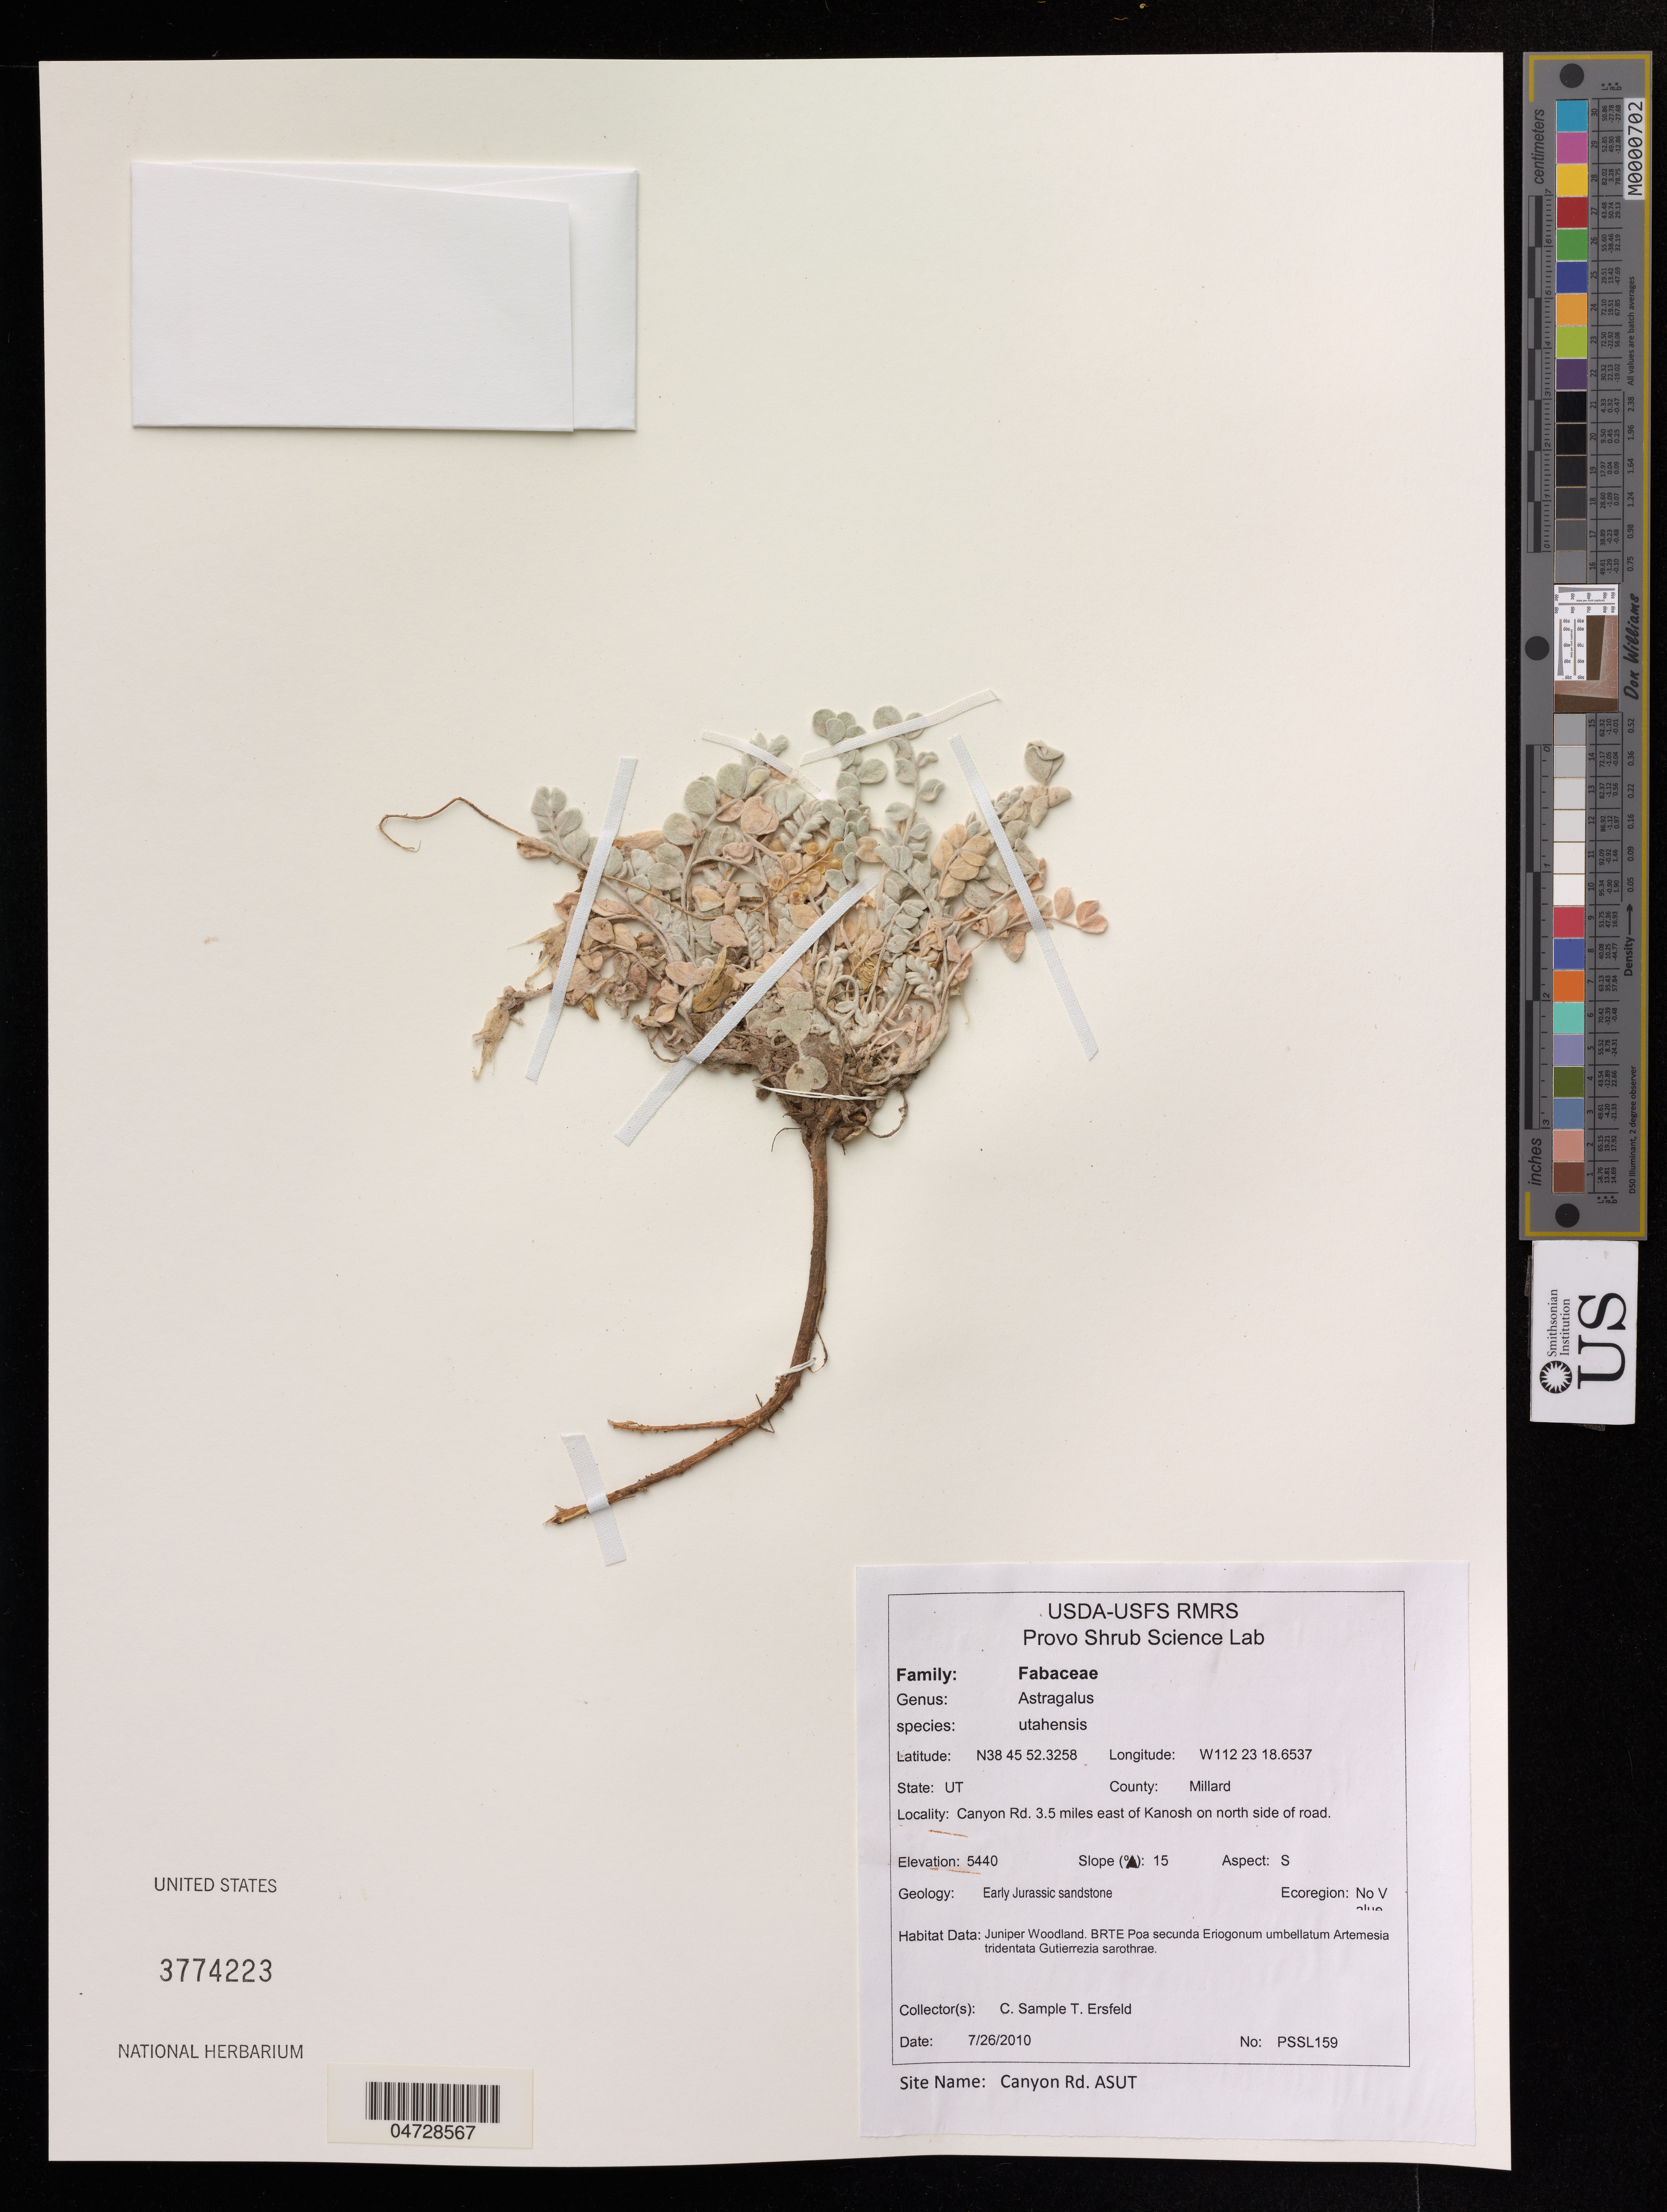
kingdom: Plantae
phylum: Tracheophyta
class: Magnoliopsida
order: Fabales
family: Fabaceae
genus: Astragalus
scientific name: Astragalus utahensis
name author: (Torr.) Torr. & A. Gray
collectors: C. Sample & T. Ersfeld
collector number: PSSL-159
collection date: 2010-07-26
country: United States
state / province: Utah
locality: Millard, Canyon Rd. 3.5 miles east of Kanosh on north side of road.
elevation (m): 1658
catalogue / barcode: US 3774223